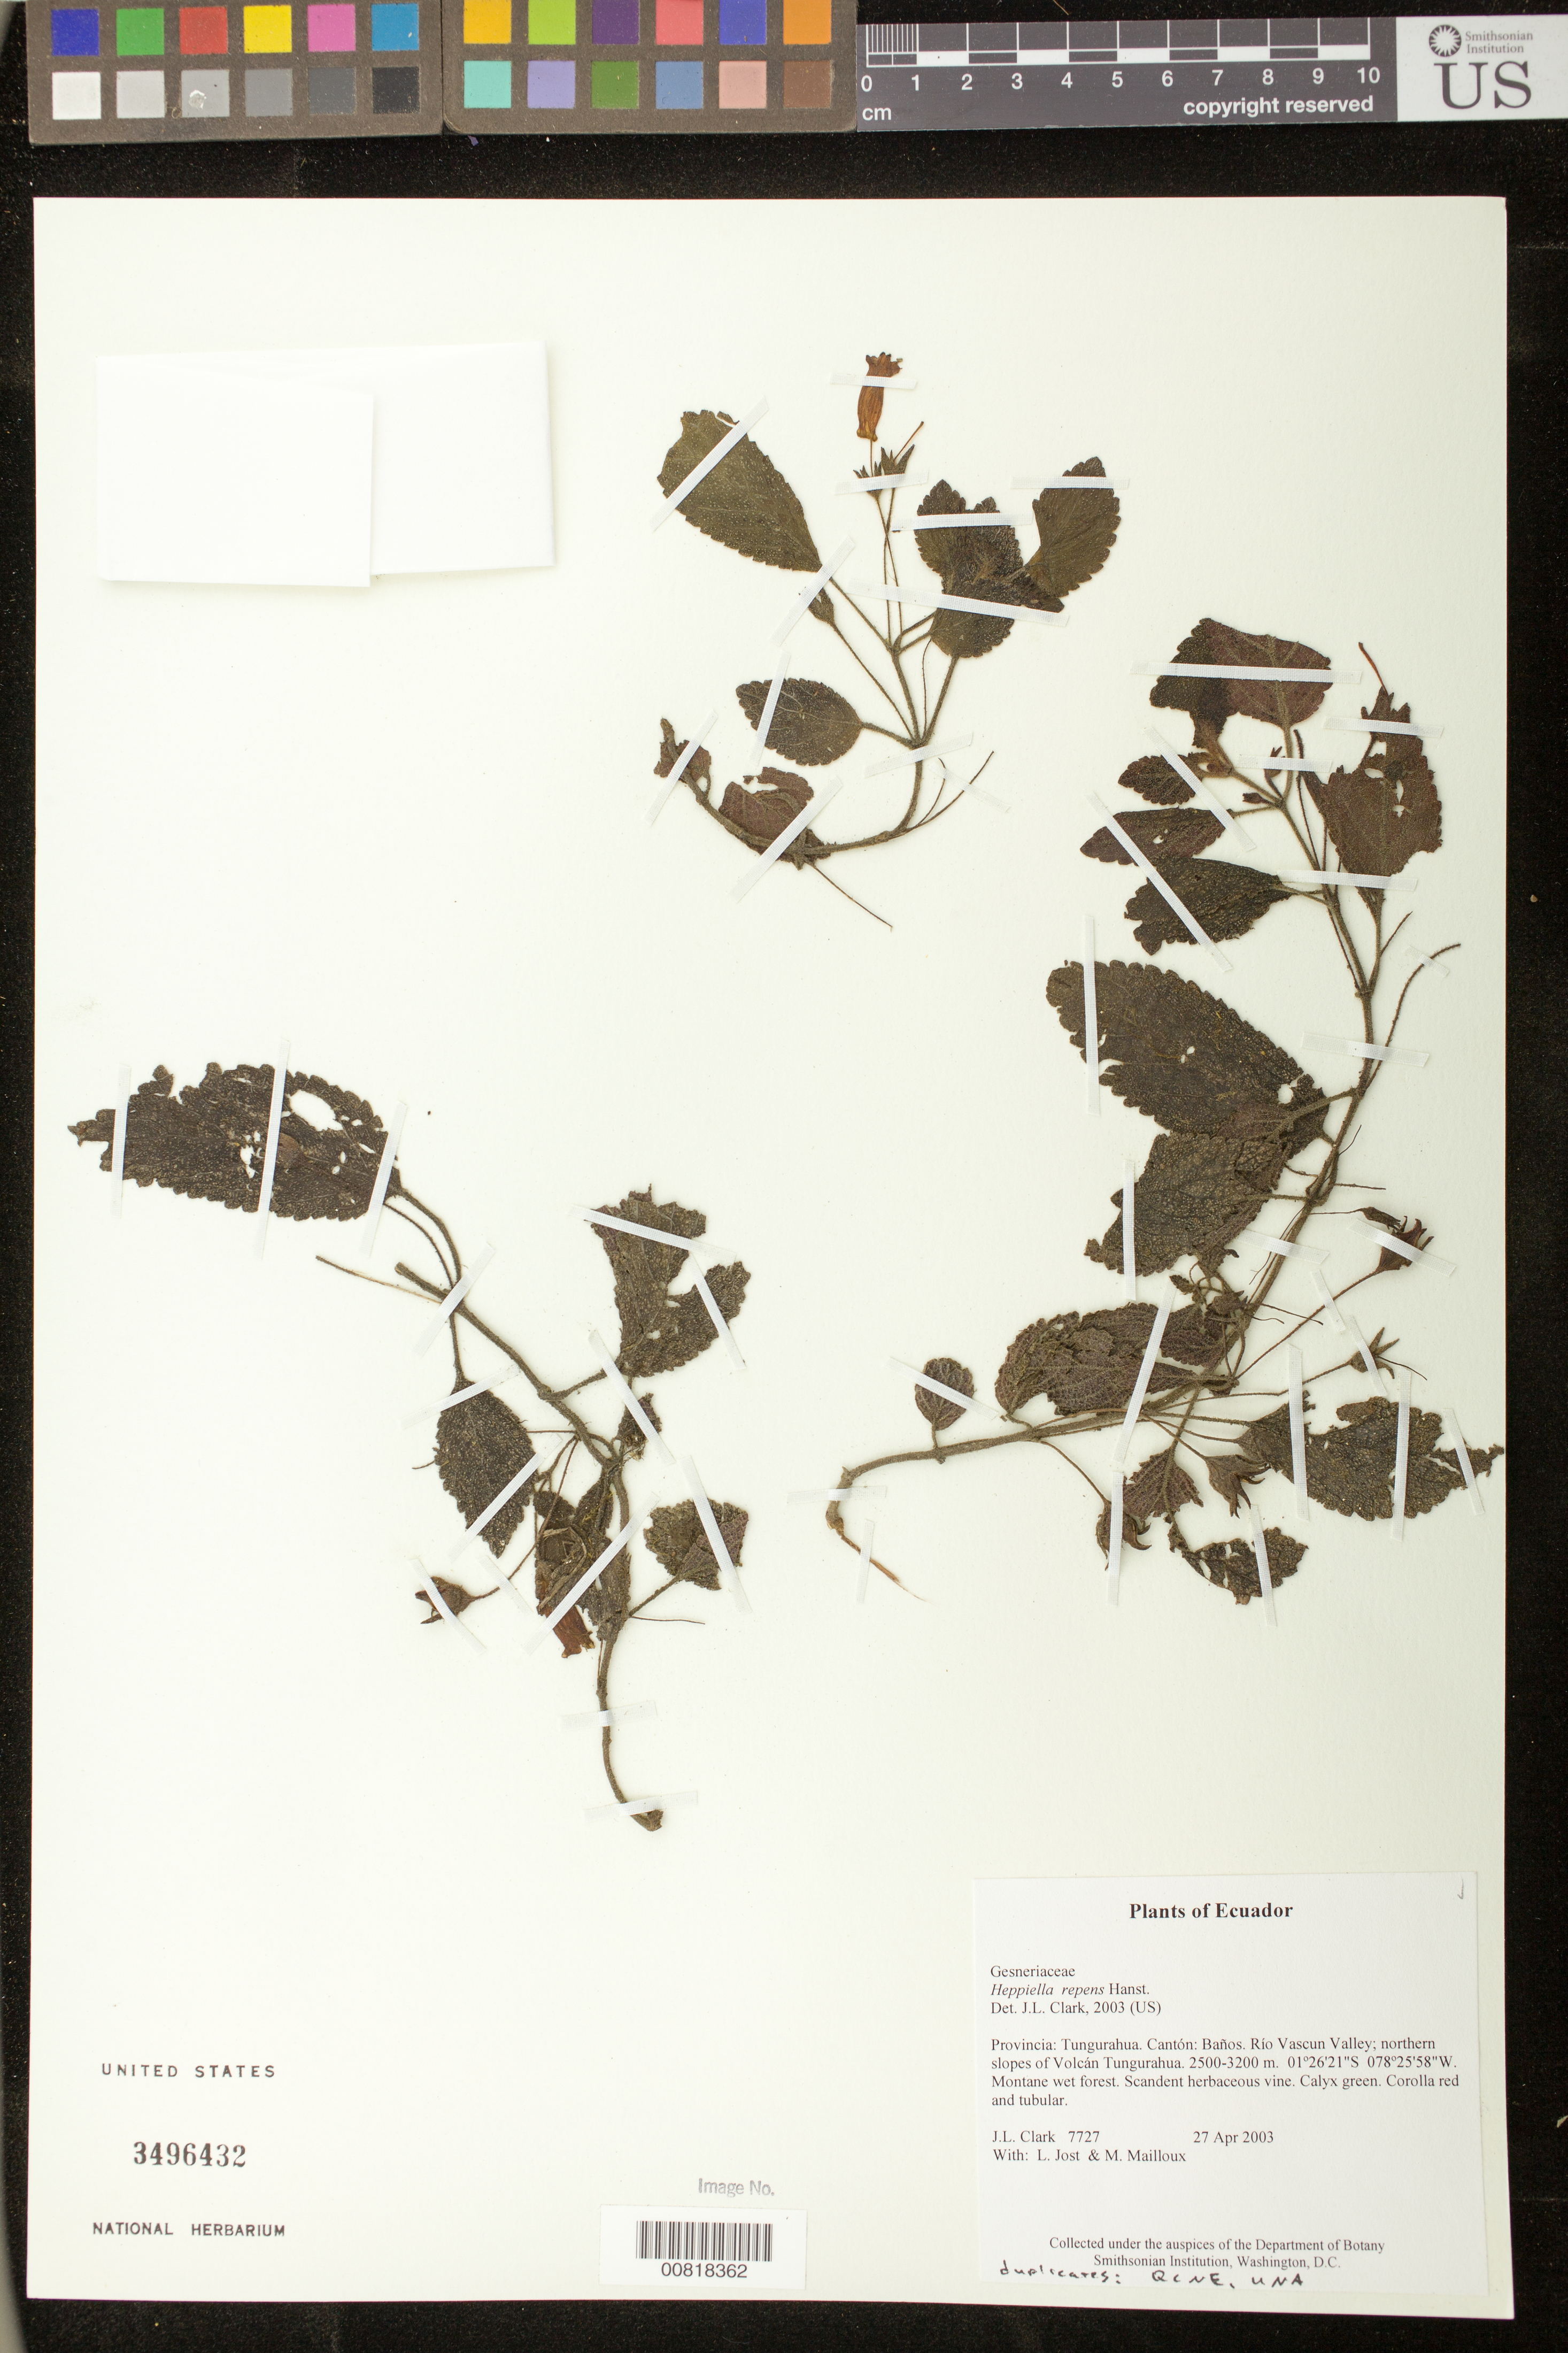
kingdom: Plantae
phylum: Tracheophyta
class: Magnoliopsida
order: Lamiales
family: Gesneriaceae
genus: Heppiella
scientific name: Heppiella repens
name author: Hanst.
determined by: Clark, J. L., (SEL), The Marie Selby Botanical Garden (UNITED STATES)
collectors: J. L. Clark, L. Jost & M. Mailloux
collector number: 7727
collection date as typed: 27 Apr 2003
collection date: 2003-04-27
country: Ecuador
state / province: Tungurahua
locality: Baños. Río Vascun Valley; northern slopes of Volcán Tungurahua.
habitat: Montane wet forest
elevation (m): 2500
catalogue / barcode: US 3496432